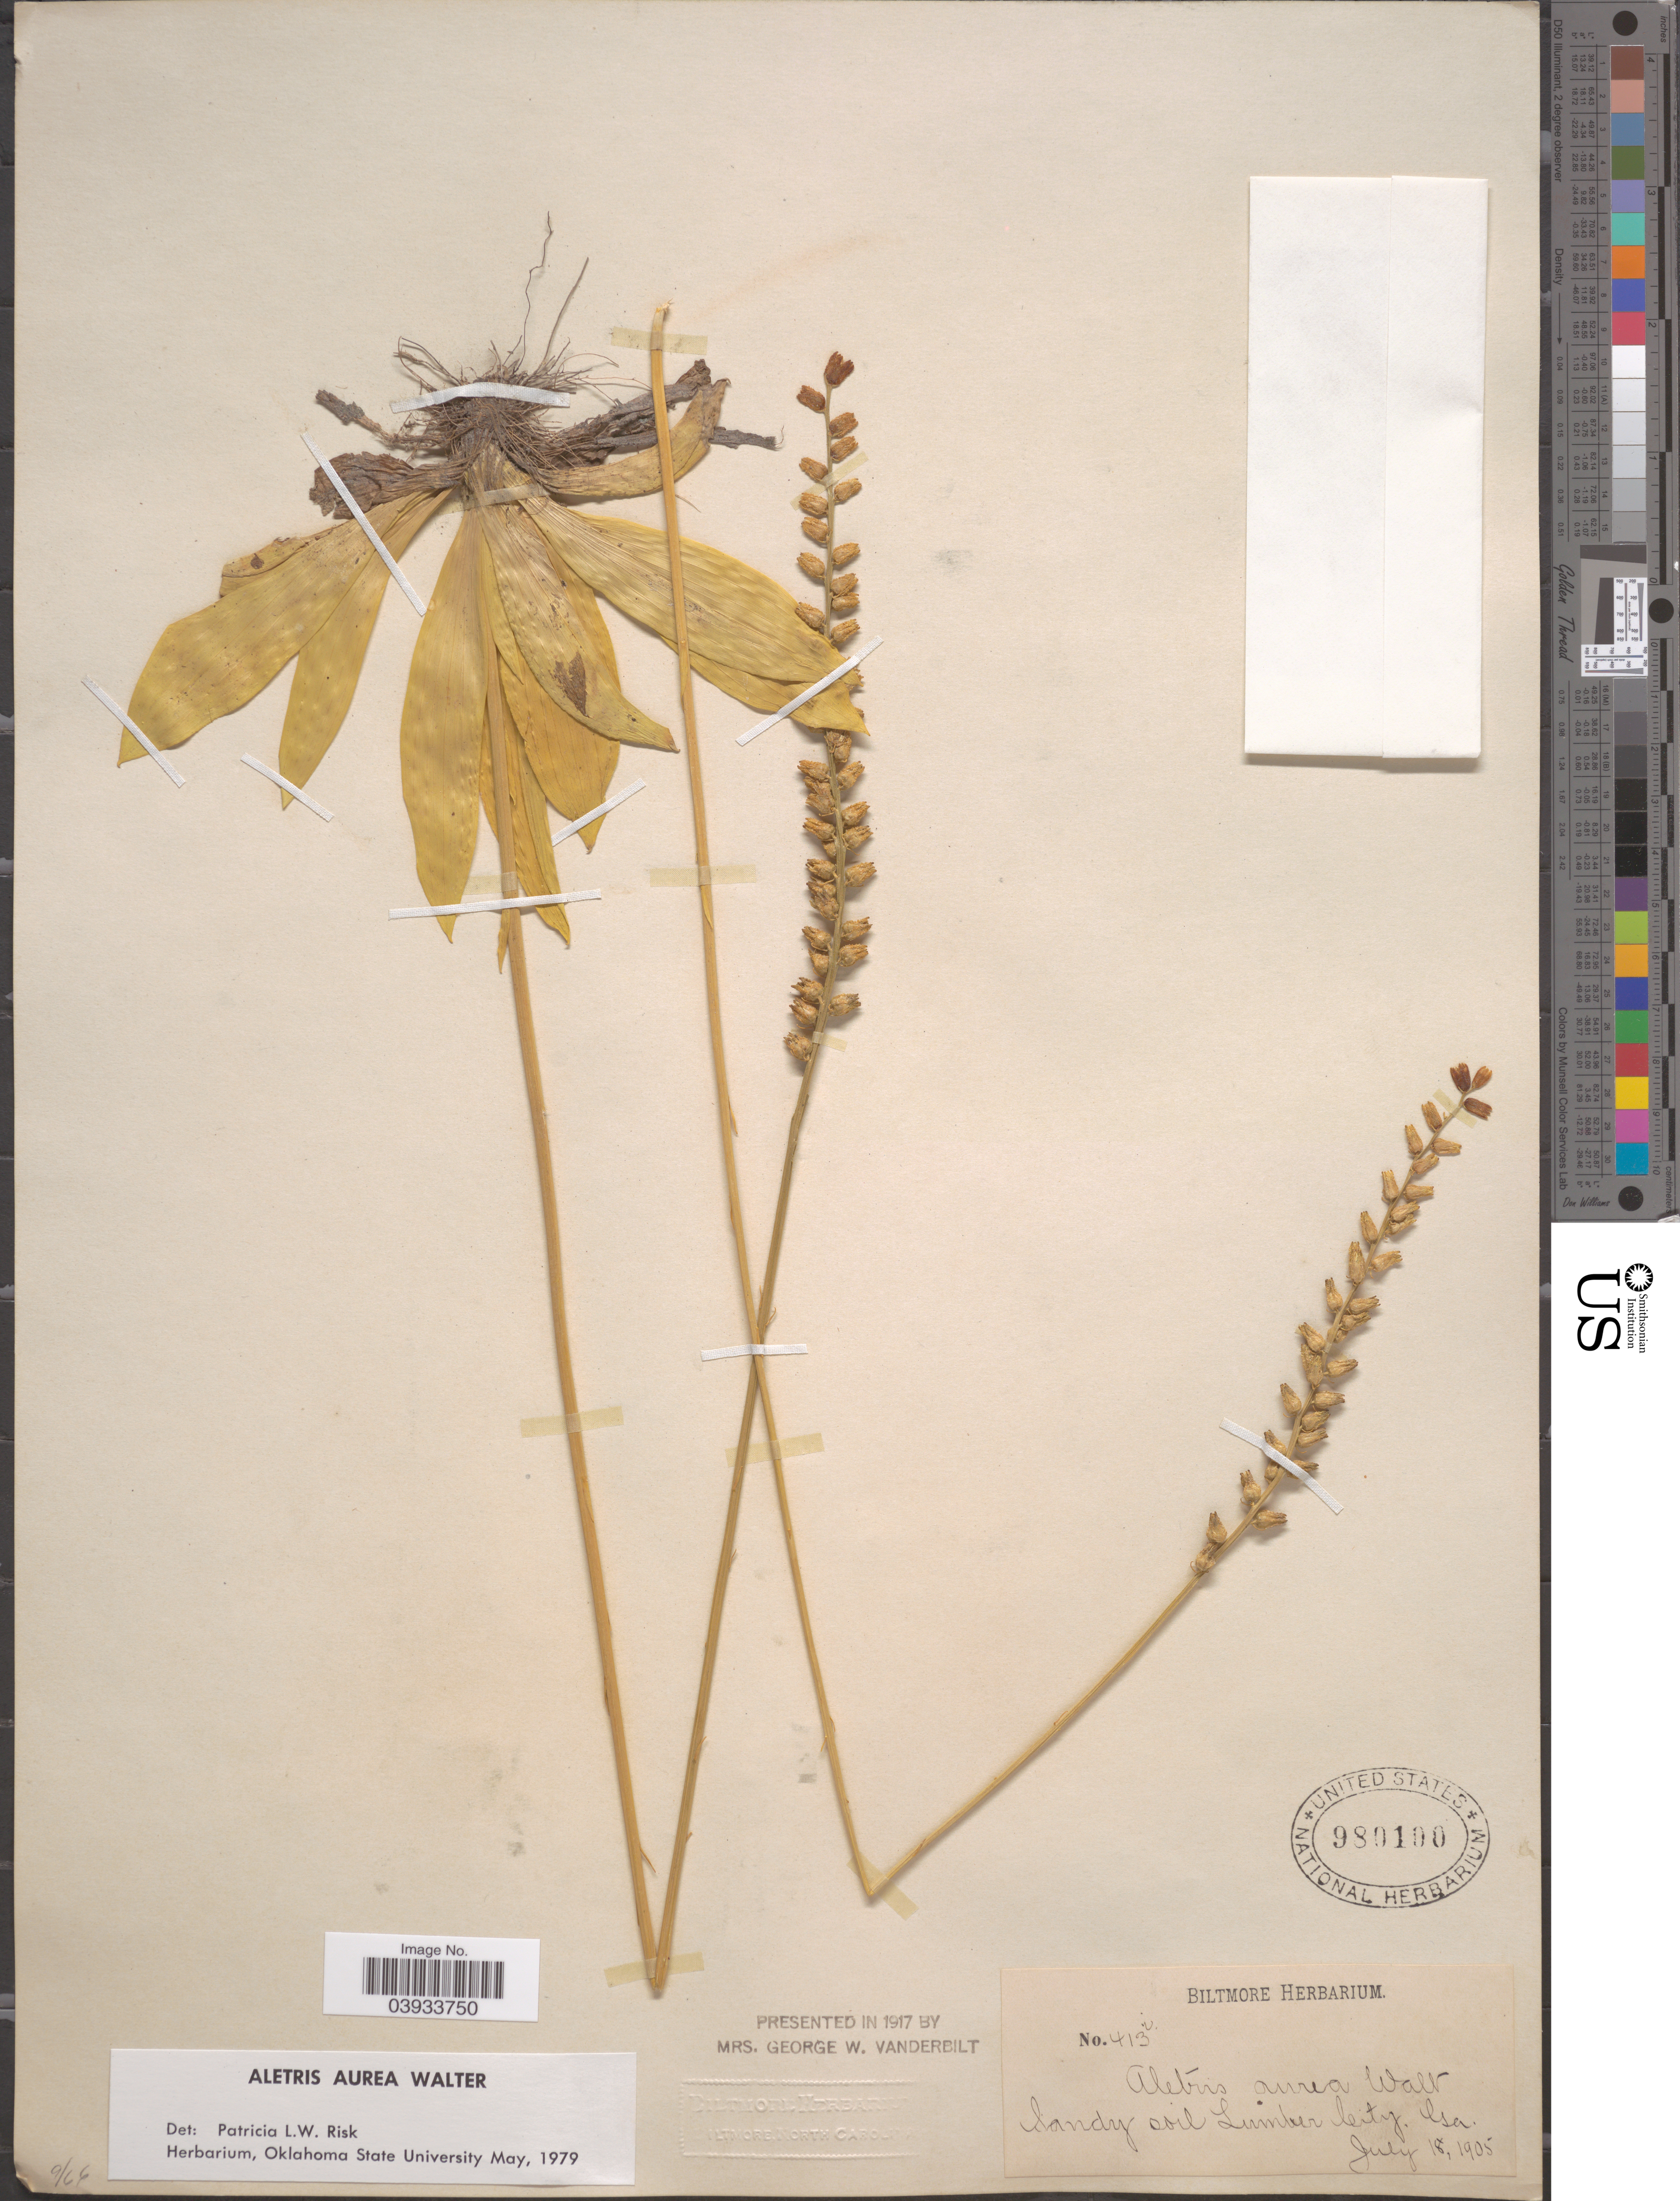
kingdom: Plantae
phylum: Tracheophyta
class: Liliopsida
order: Dioscoreales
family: Nartheciaceae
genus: Aletris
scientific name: Aletris aurea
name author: Walter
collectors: ex herb. Biltmore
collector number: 413i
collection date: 1905-07-18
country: United States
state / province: Georgia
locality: Lumber City.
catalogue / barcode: US 980100